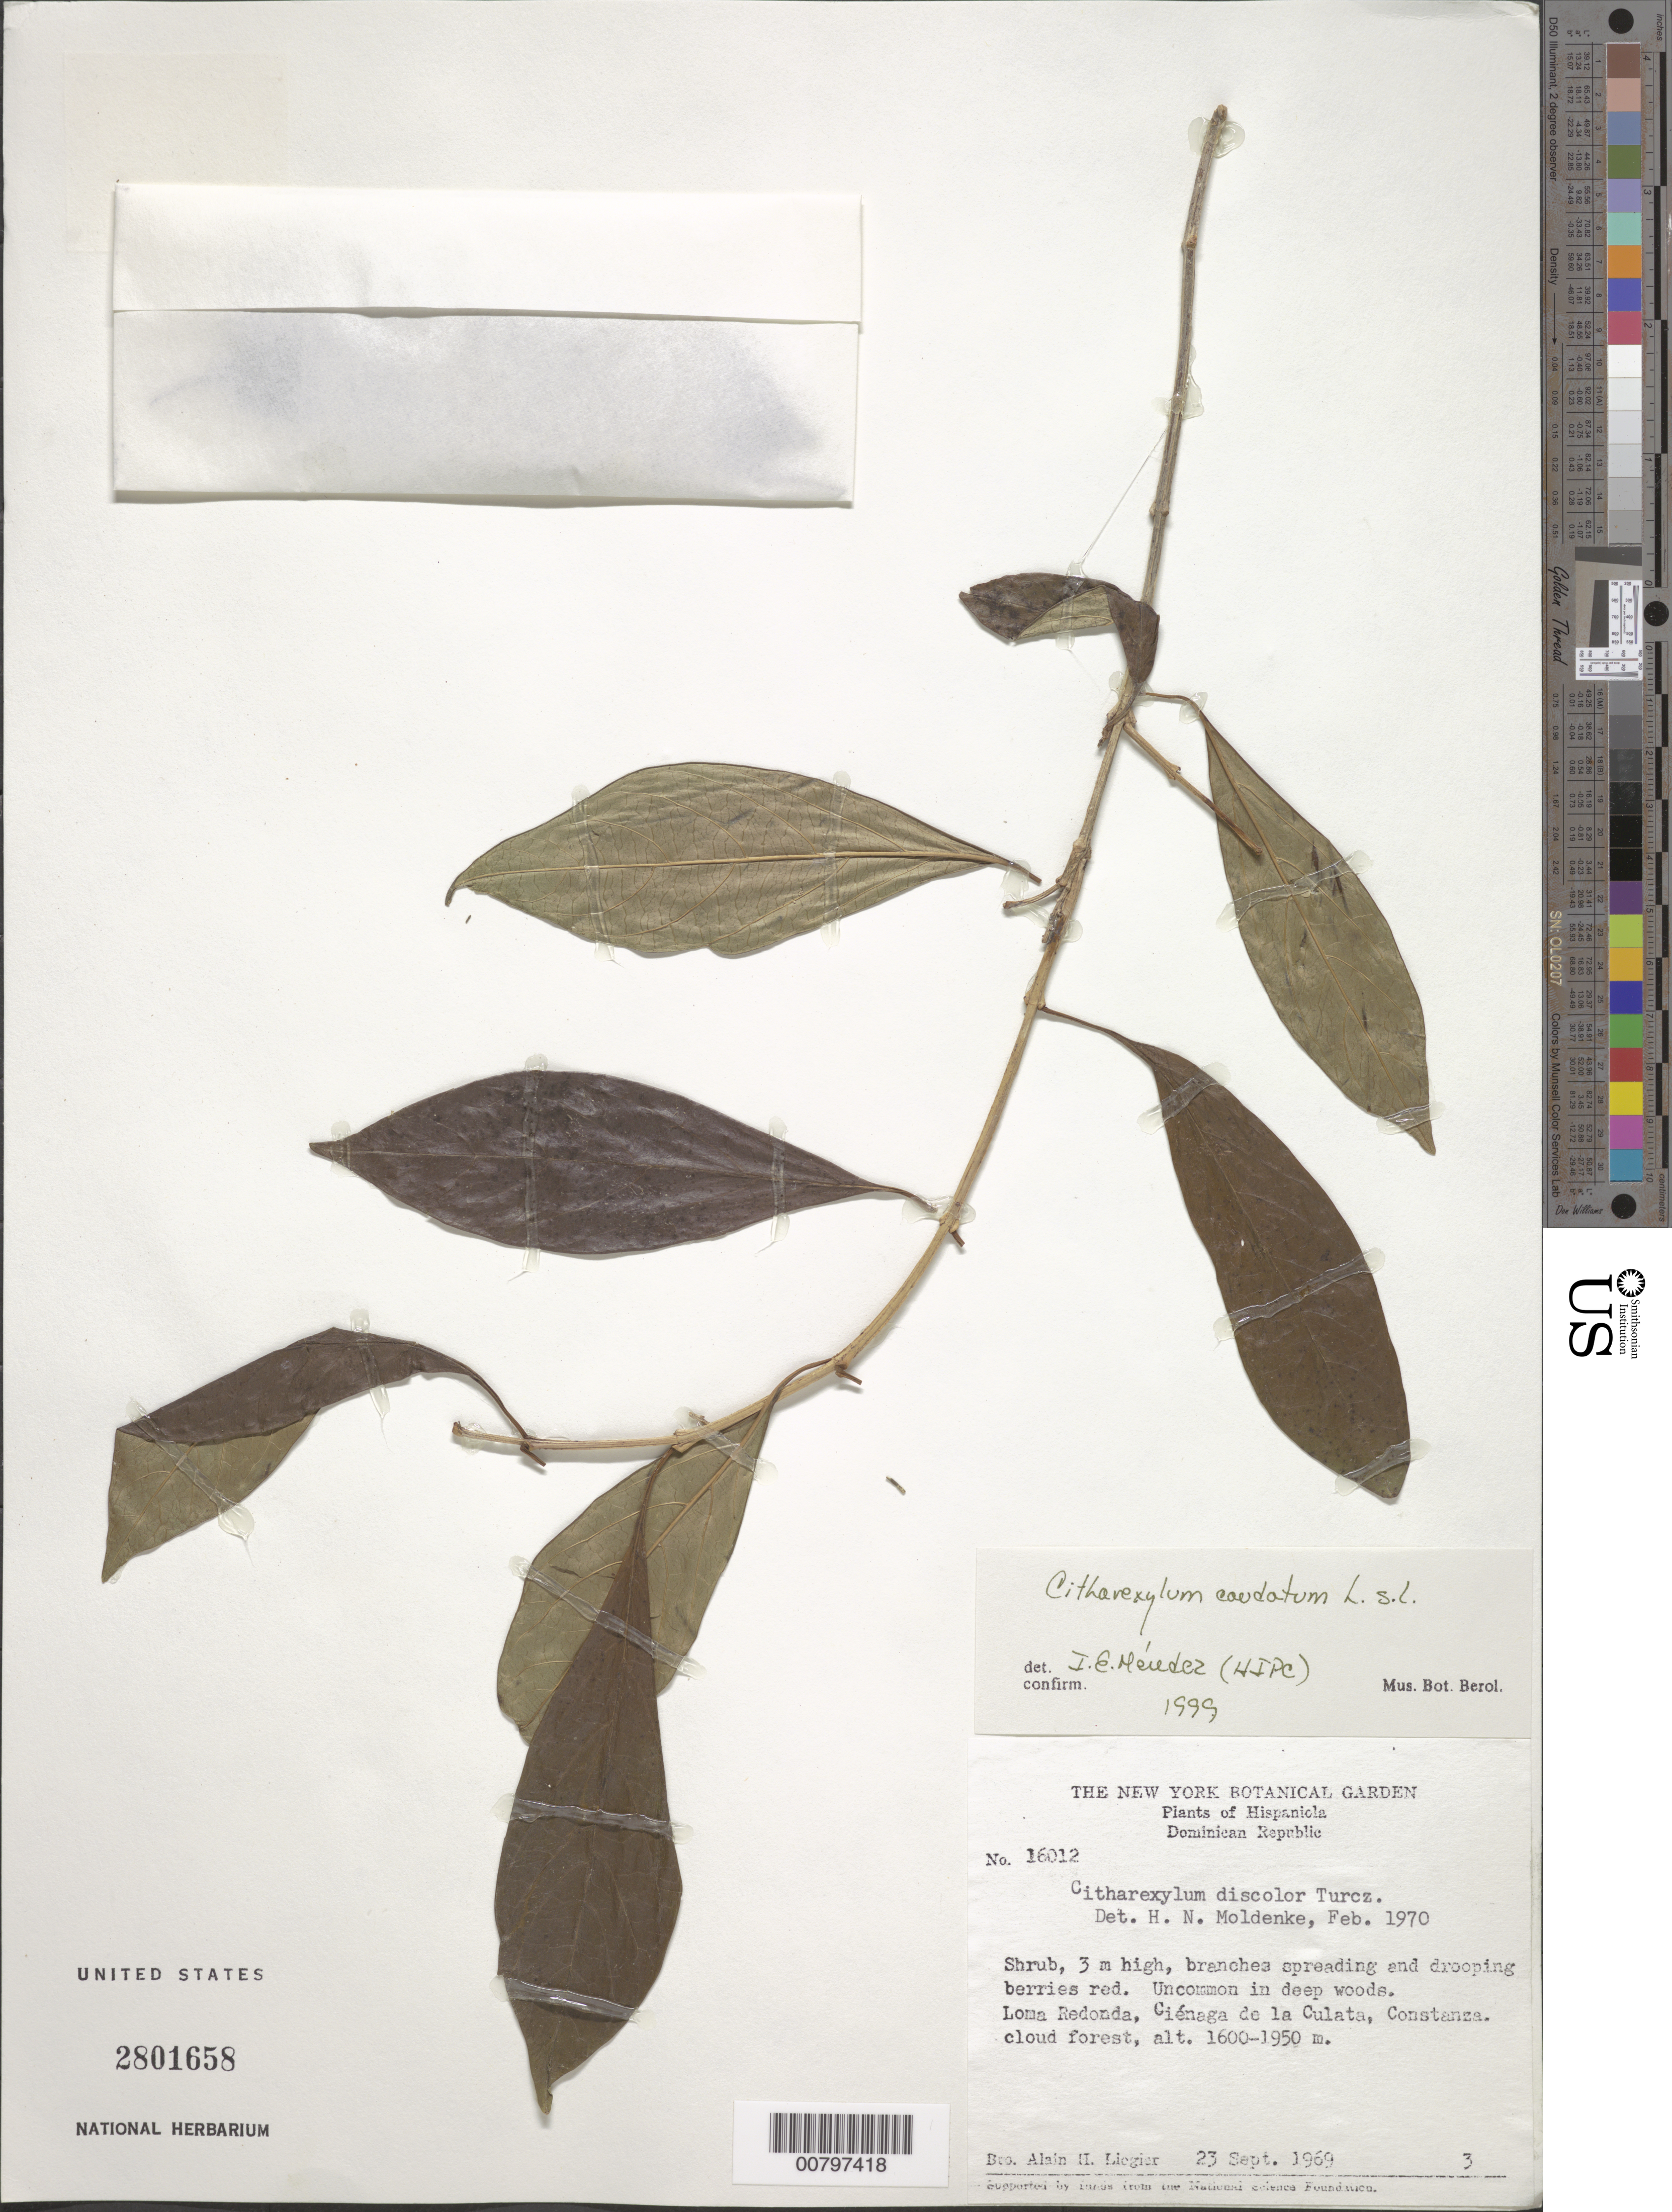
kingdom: Plantae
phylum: Tracheophyta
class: Magnoliopsida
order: Lamiales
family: Verbenaceae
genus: Citharexylum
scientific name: Citharexylum caudatum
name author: L.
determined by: Méndez, Isidro E., (HIPC)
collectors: A. H. Liogier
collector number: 16012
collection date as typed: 23 Sep 1969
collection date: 1969-09-23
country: Dominican Republic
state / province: La Vega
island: Hispaniola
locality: Loma Redonda Ciénaga de la Culata, Costanza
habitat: Deep woods of cloud forest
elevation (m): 1600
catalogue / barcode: US 2801658